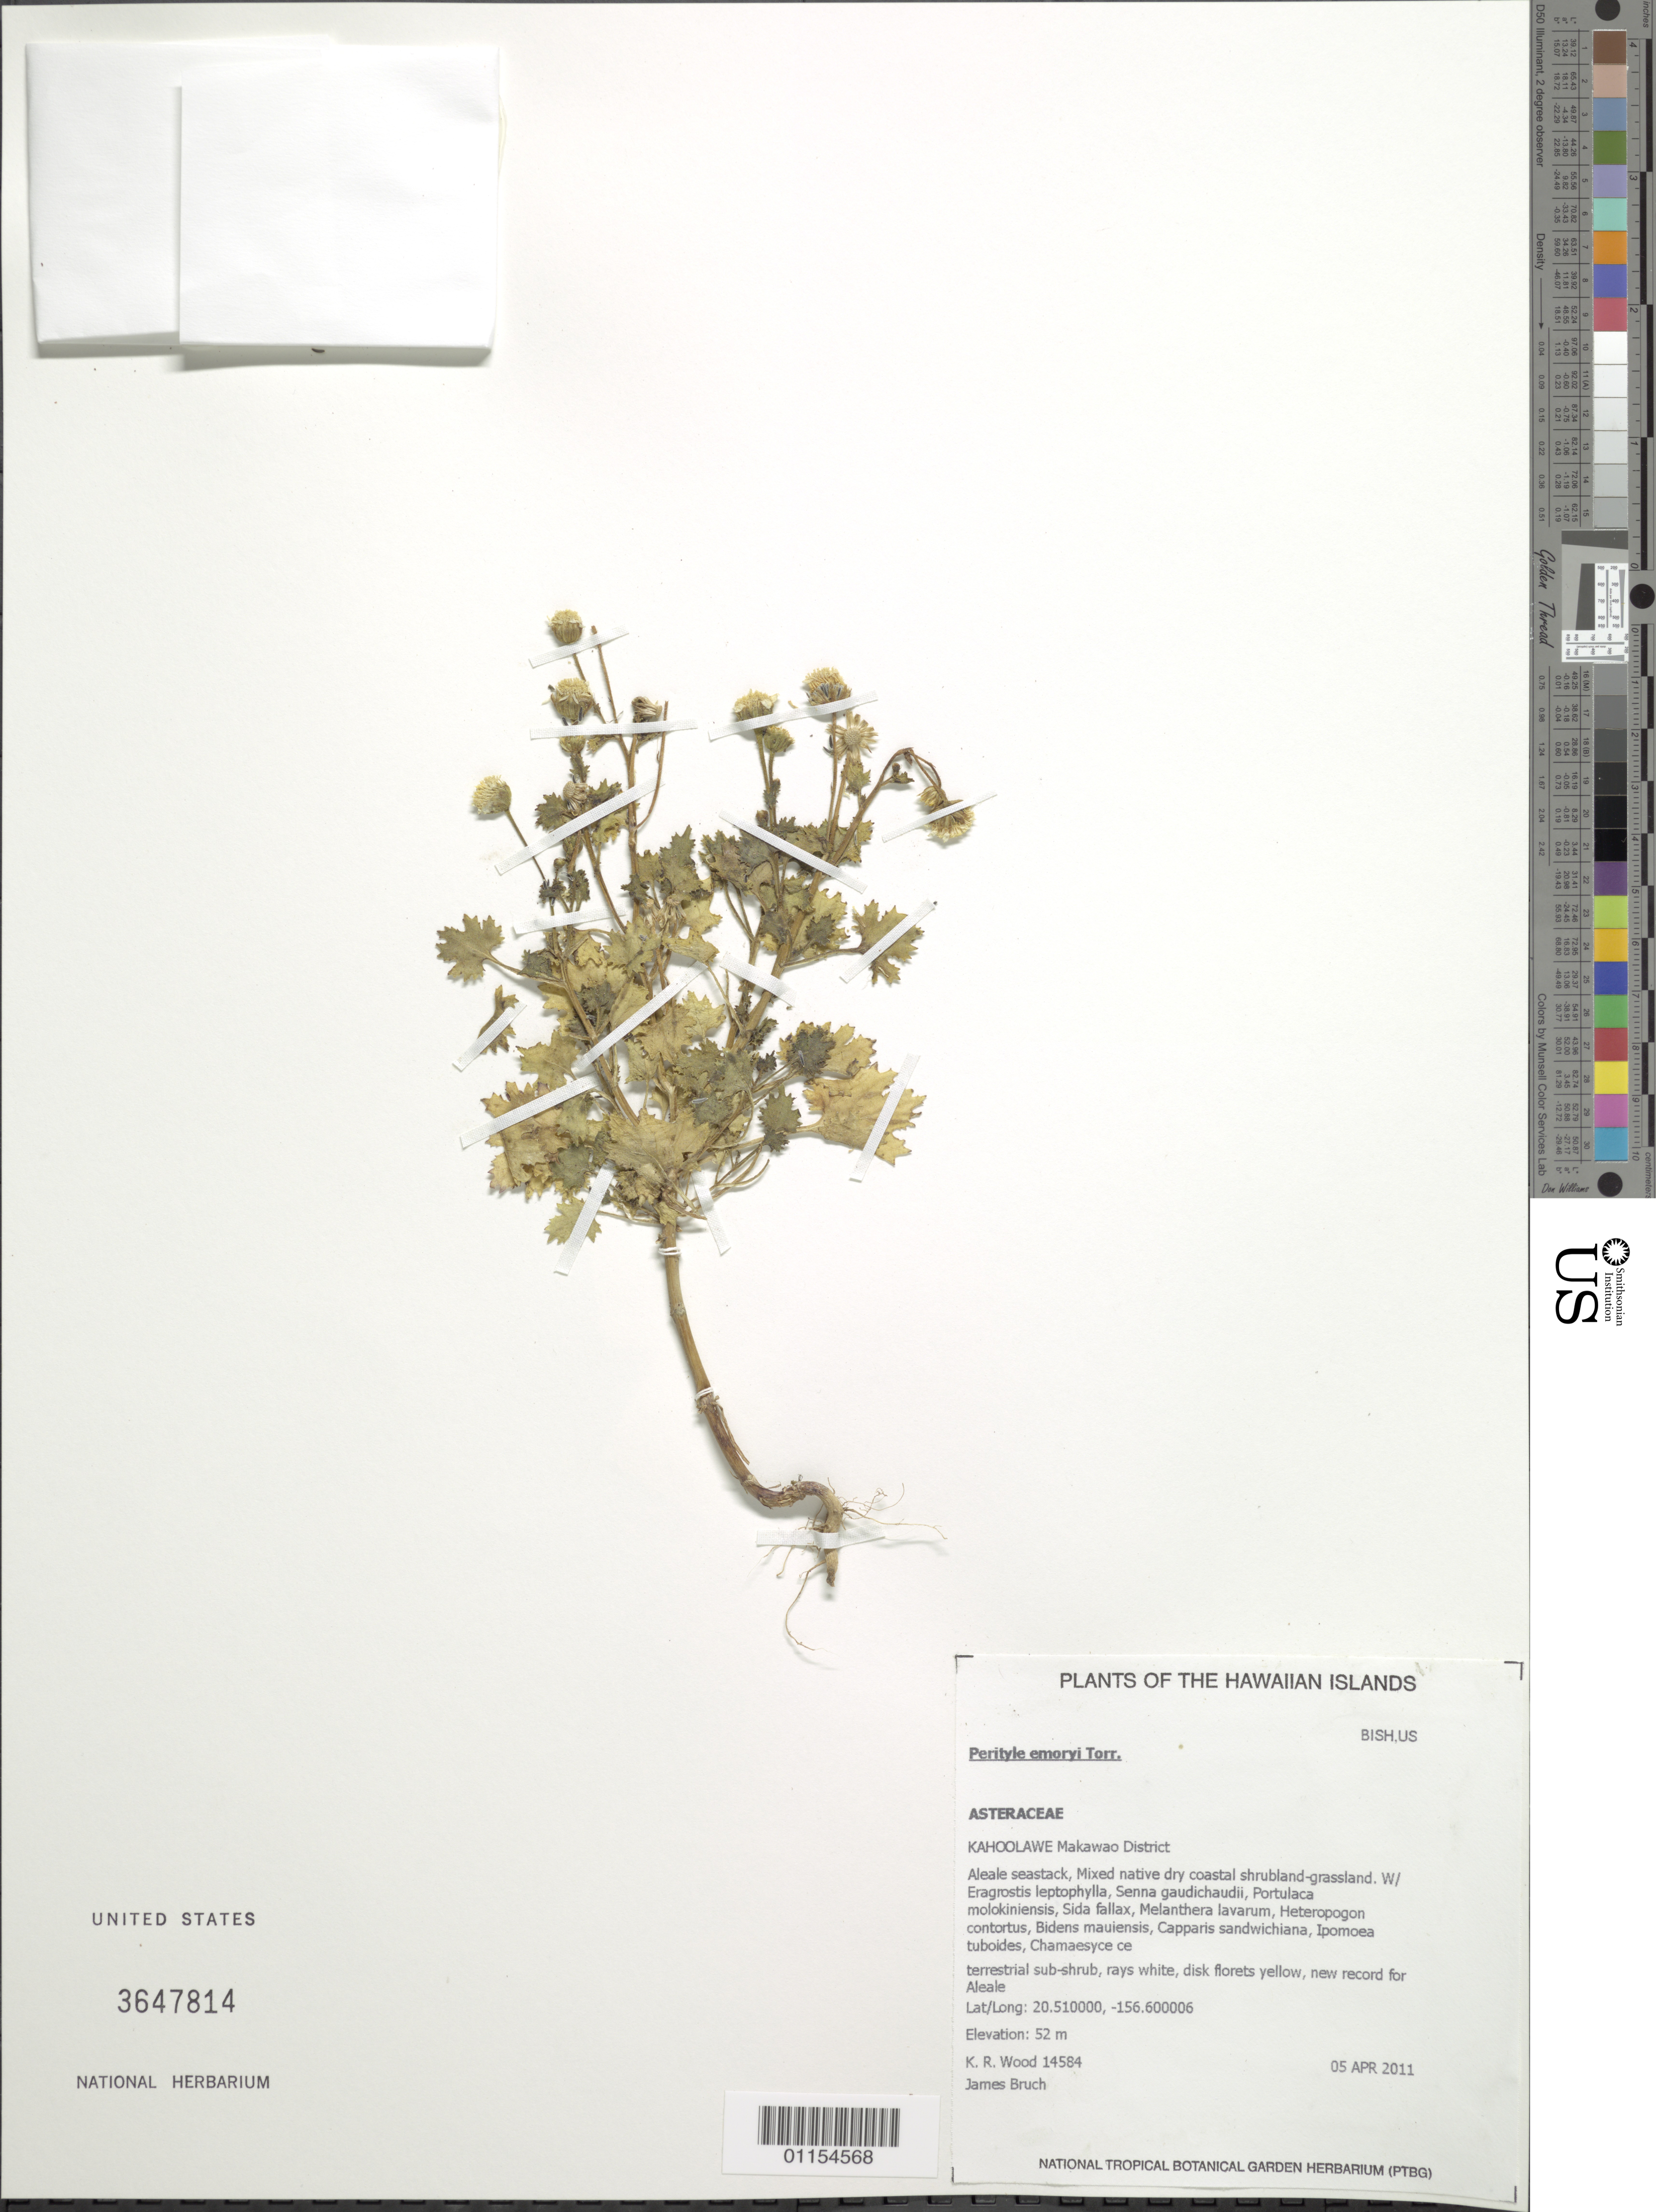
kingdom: Plantae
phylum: Tracheophyta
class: Magnoliopsida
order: Asterales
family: Asteraceae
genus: Perityle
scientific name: Perityle emoryi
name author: Torr.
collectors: K. R. Wood & J. Bruch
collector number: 14584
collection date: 2011-04-05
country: United States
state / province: Hawaii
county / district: Maui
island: Kaho'olawe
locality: Makawao District, Ale'ale seastack.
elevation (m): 52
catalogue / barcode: US 3647814